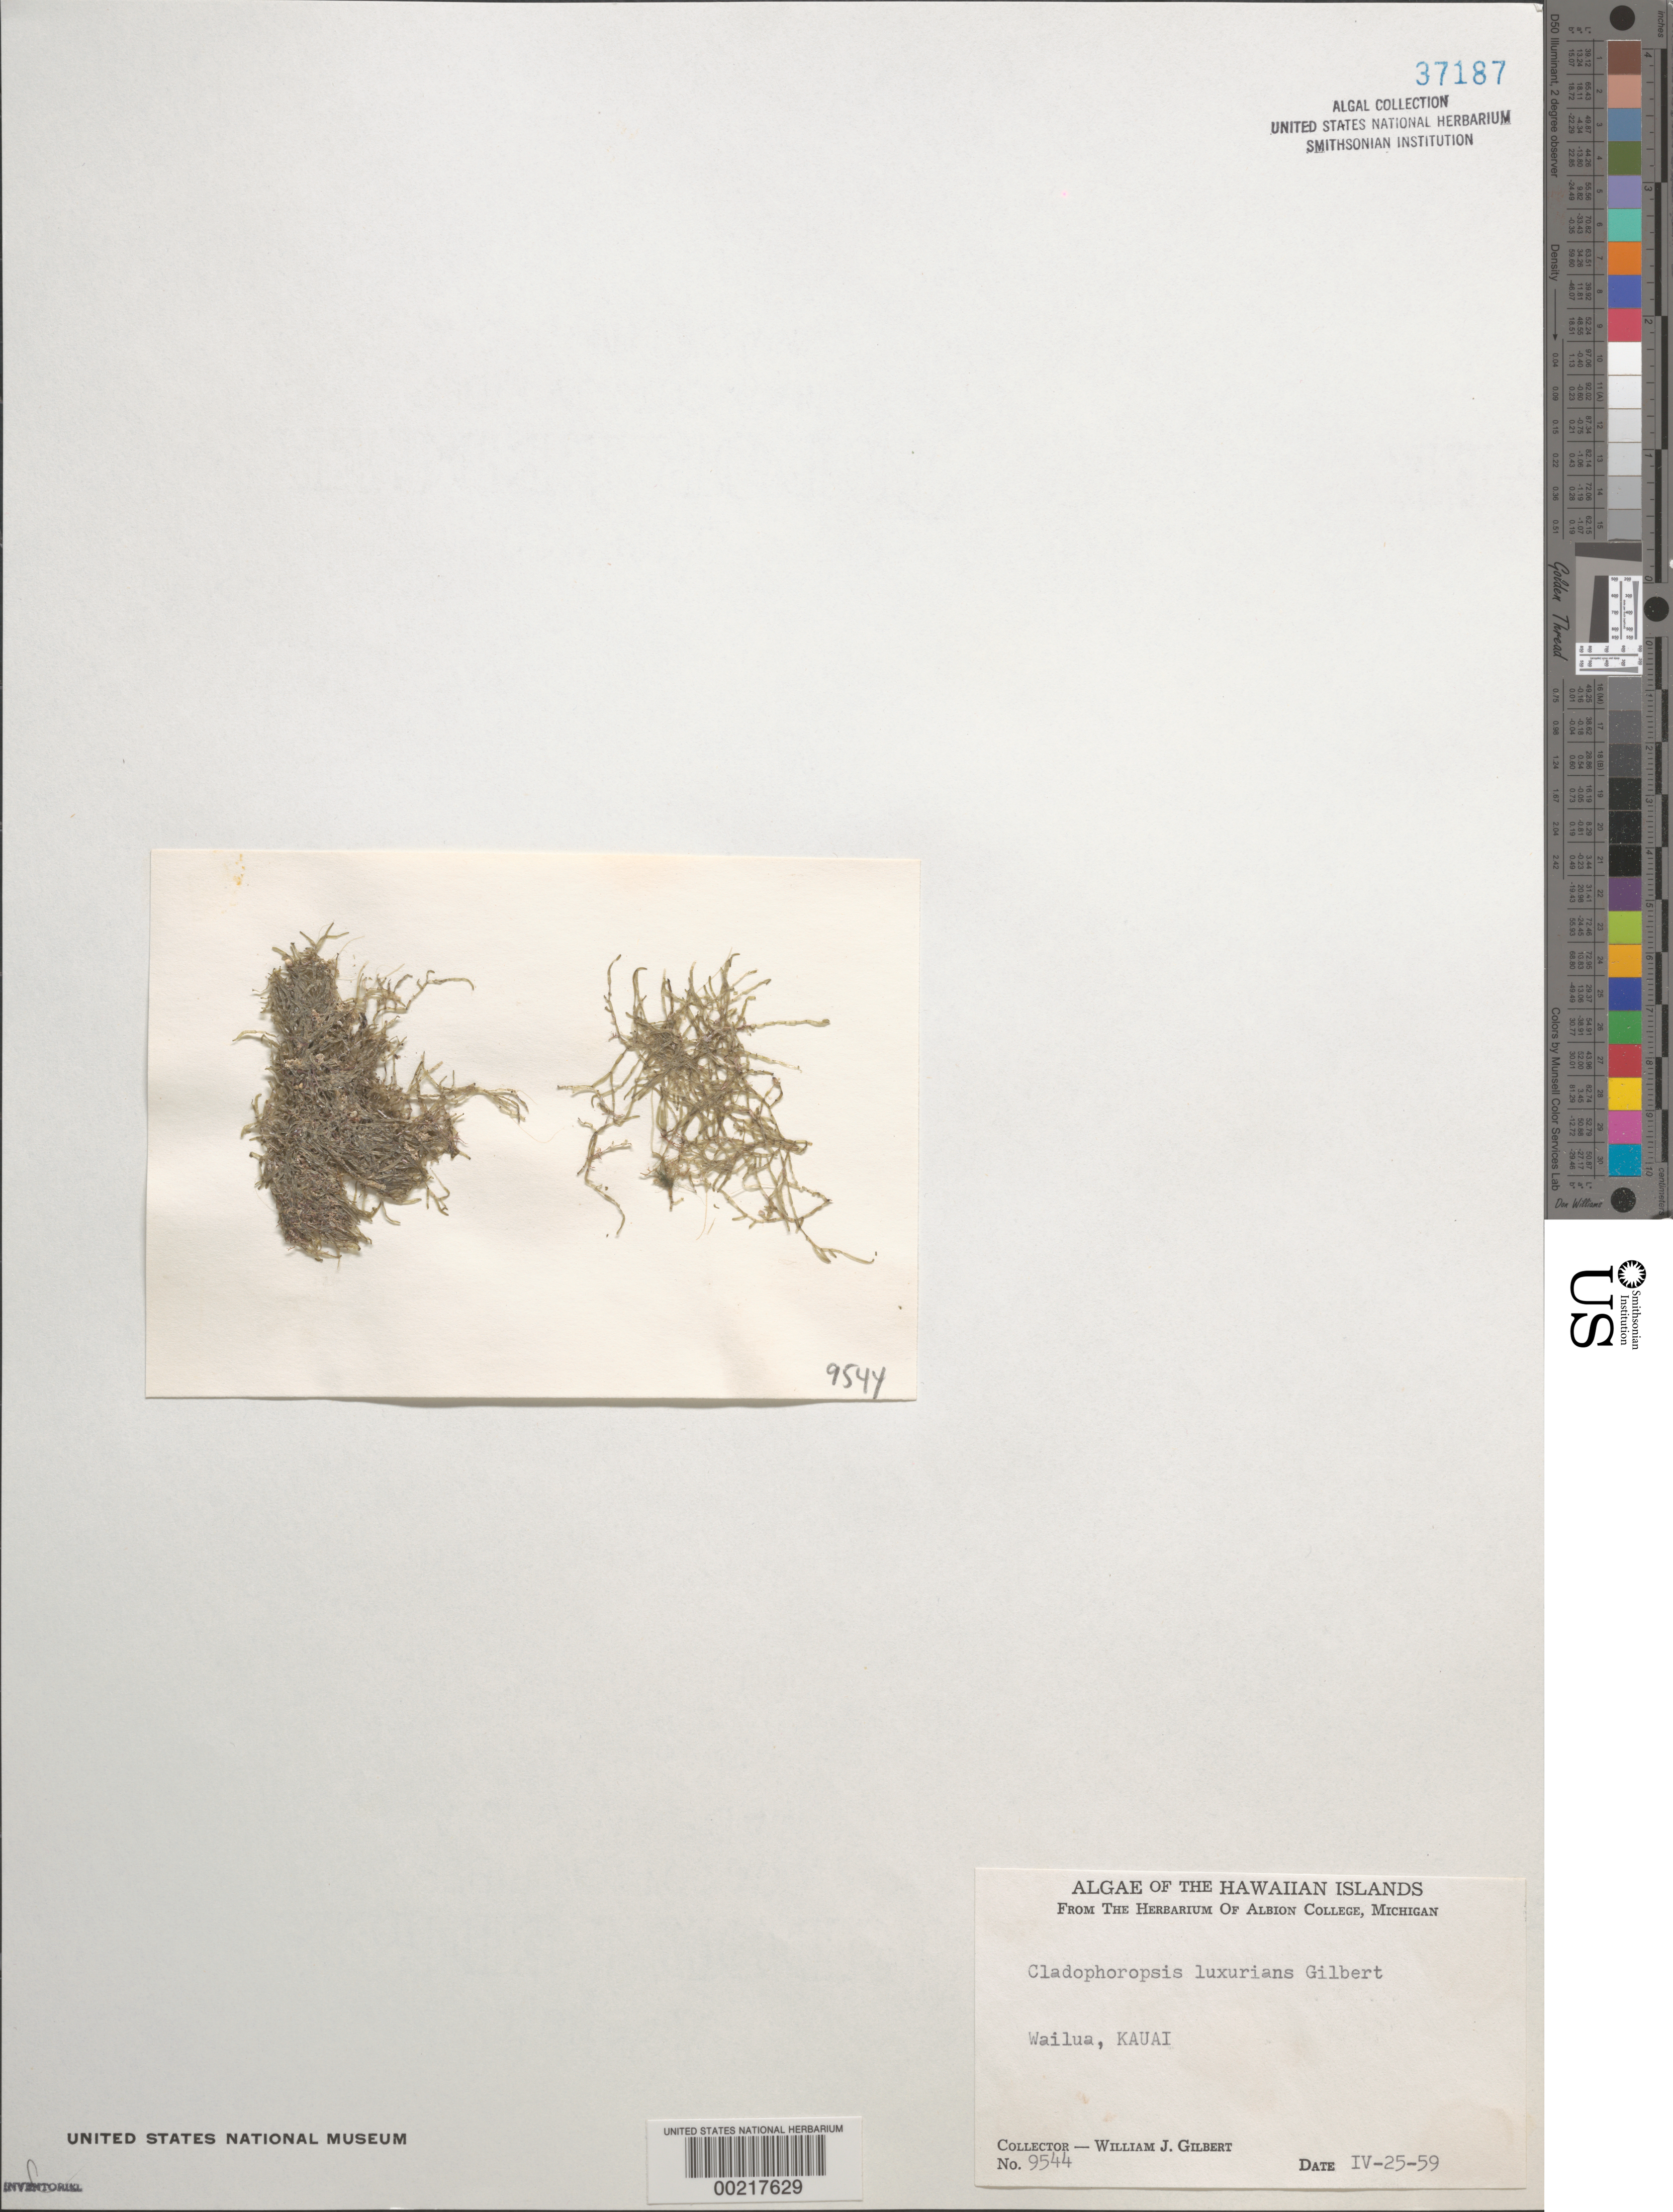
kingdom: Plantae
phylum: Chlorophyta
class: Ulvophyceae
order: Cladophorales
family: Cladophoraceae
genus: Cladophora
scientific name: Cladophora fuliginosa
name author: Kütz.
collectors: W. J. Gilbert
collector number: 9544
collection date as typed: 25 Apr 1959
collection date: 1959-04-25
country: United States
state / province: Hawaii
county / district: Kauai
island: Kaua'i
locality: Wailua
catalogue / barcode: US 37187